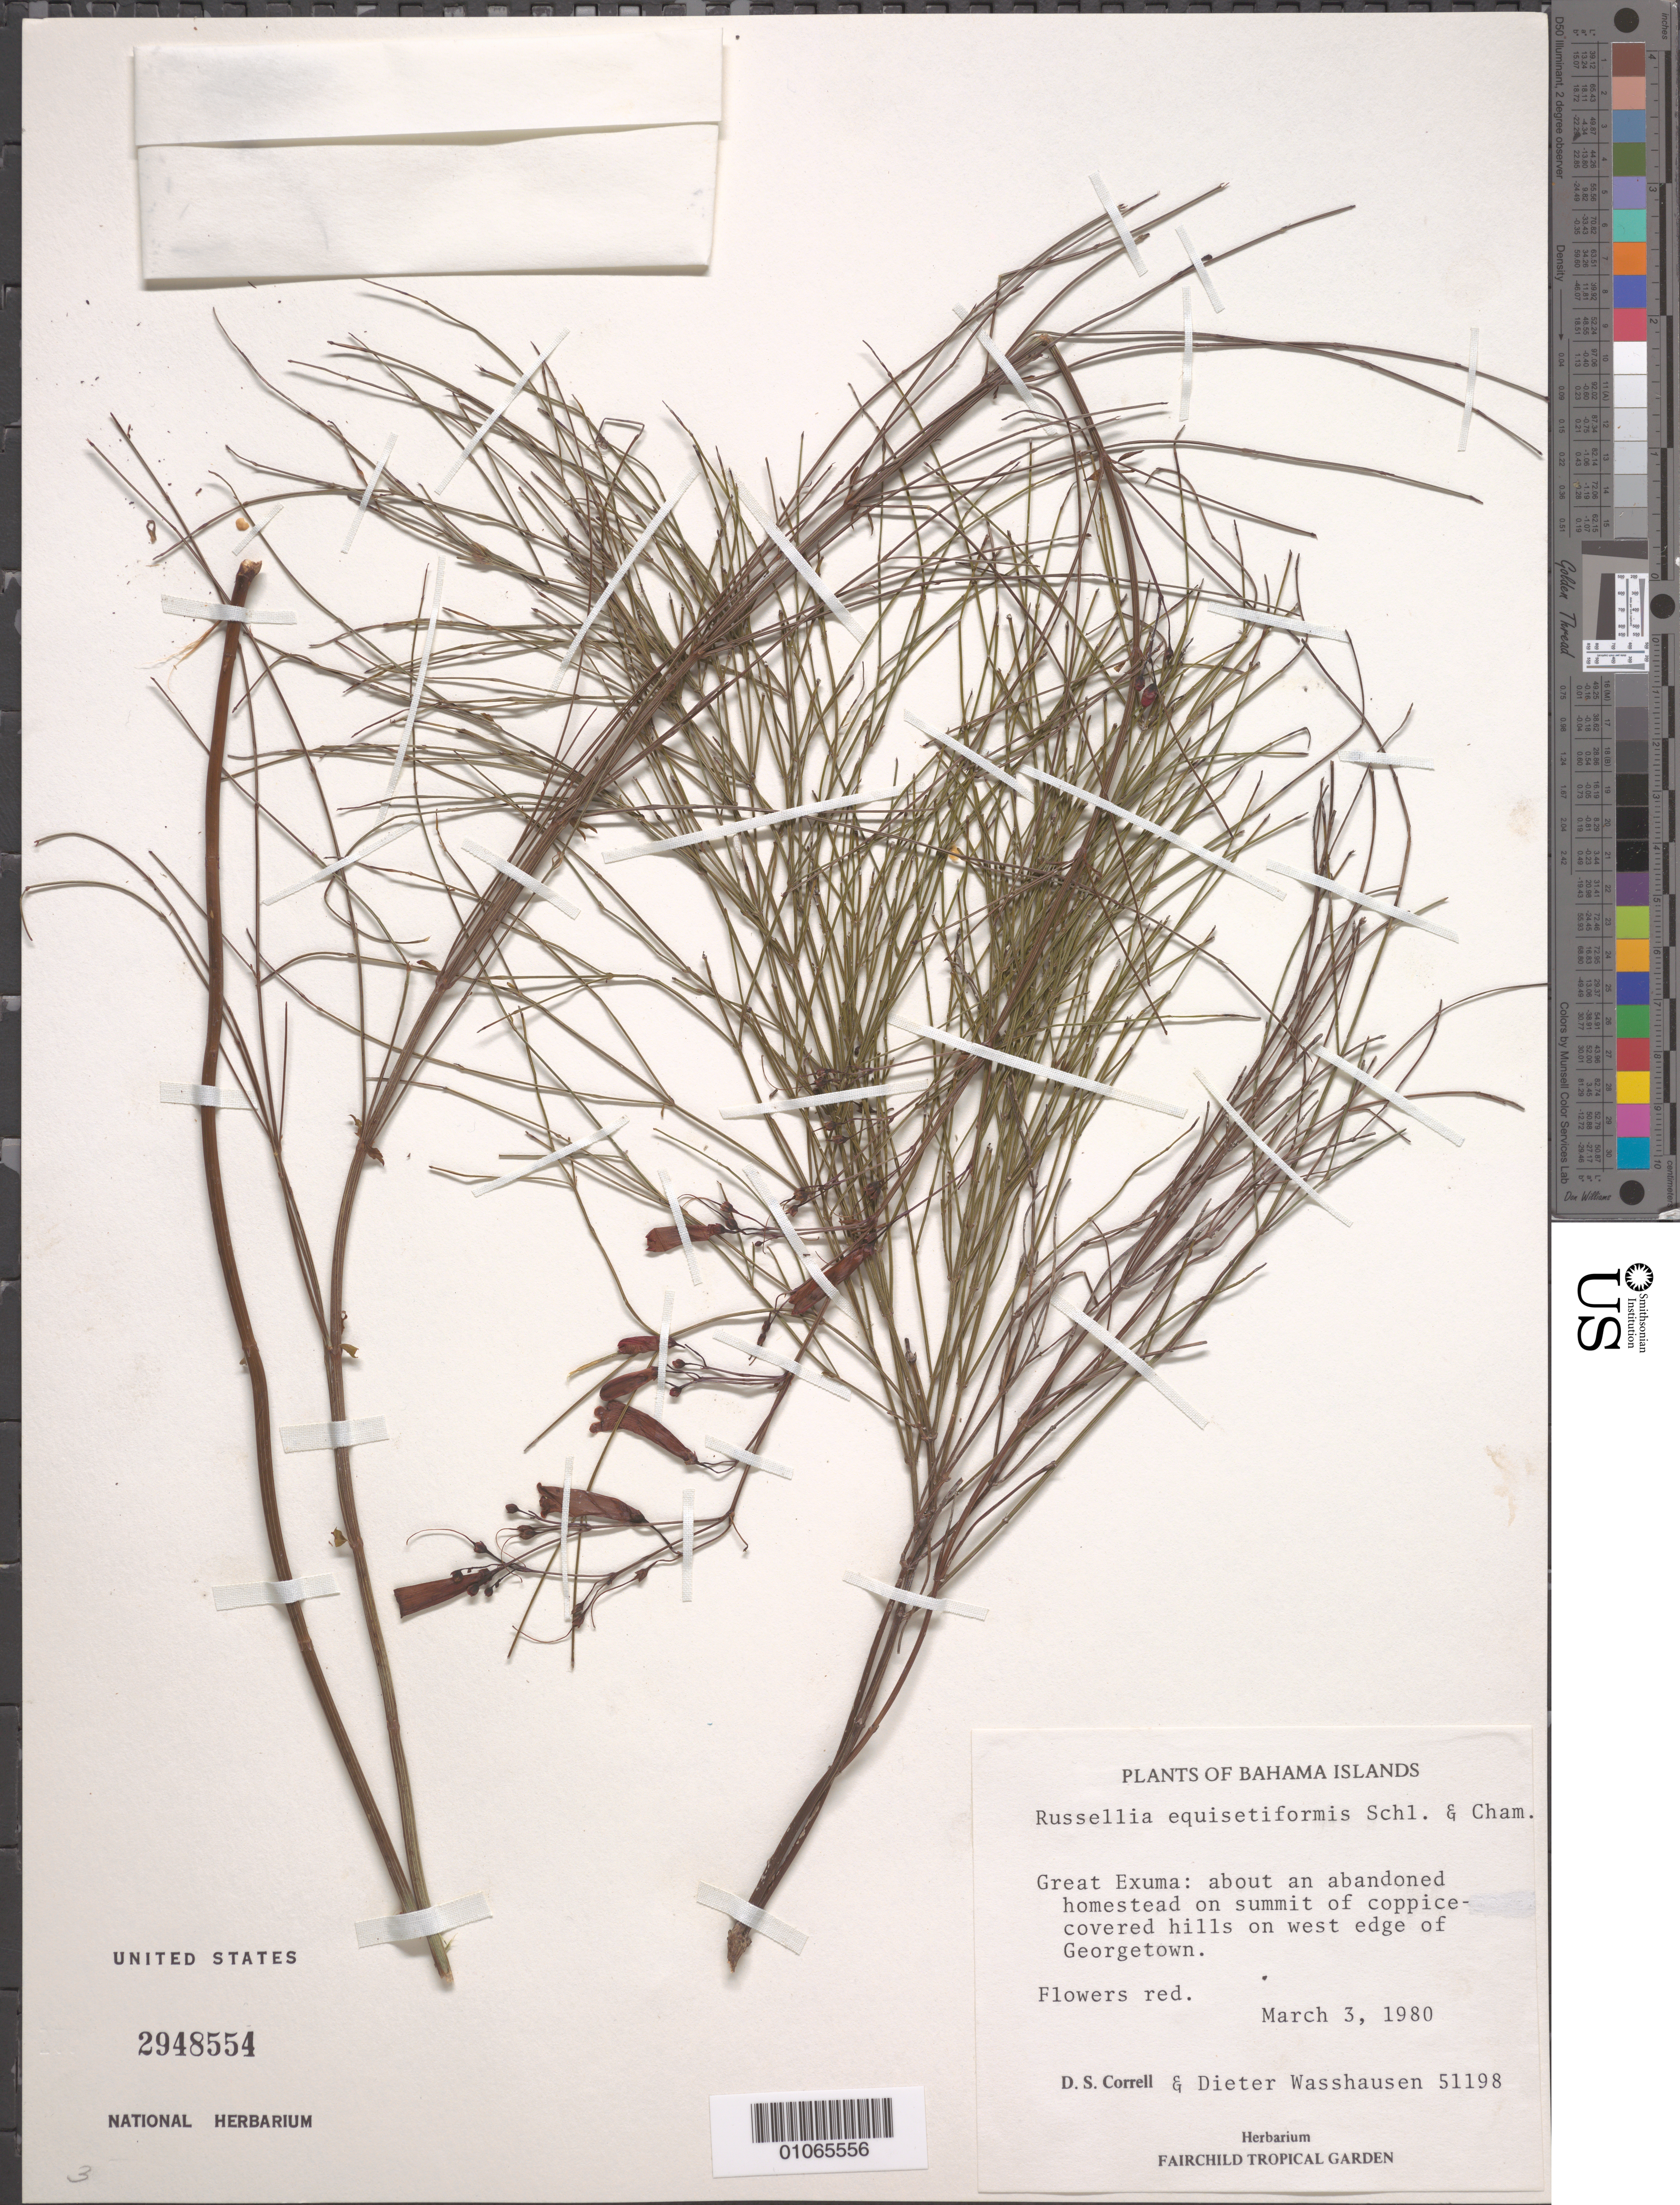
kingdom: Plantae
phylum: Tracheophyta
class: Magnoliopsida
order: Lamiales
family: Plantaginaceae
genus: Russelia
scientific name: Russelia equisetiformis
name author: Schltdl. & Cham.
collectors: D. S. Correll & D. C. Wasshausen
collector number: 51198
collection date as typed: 03 Mar 1980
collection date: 1980-03-03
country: Bahamas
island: Great Exuma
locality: About an abandoned homestead on summit of coppice-covered hills on west edge of Georgetown.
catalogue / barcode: US 2948554